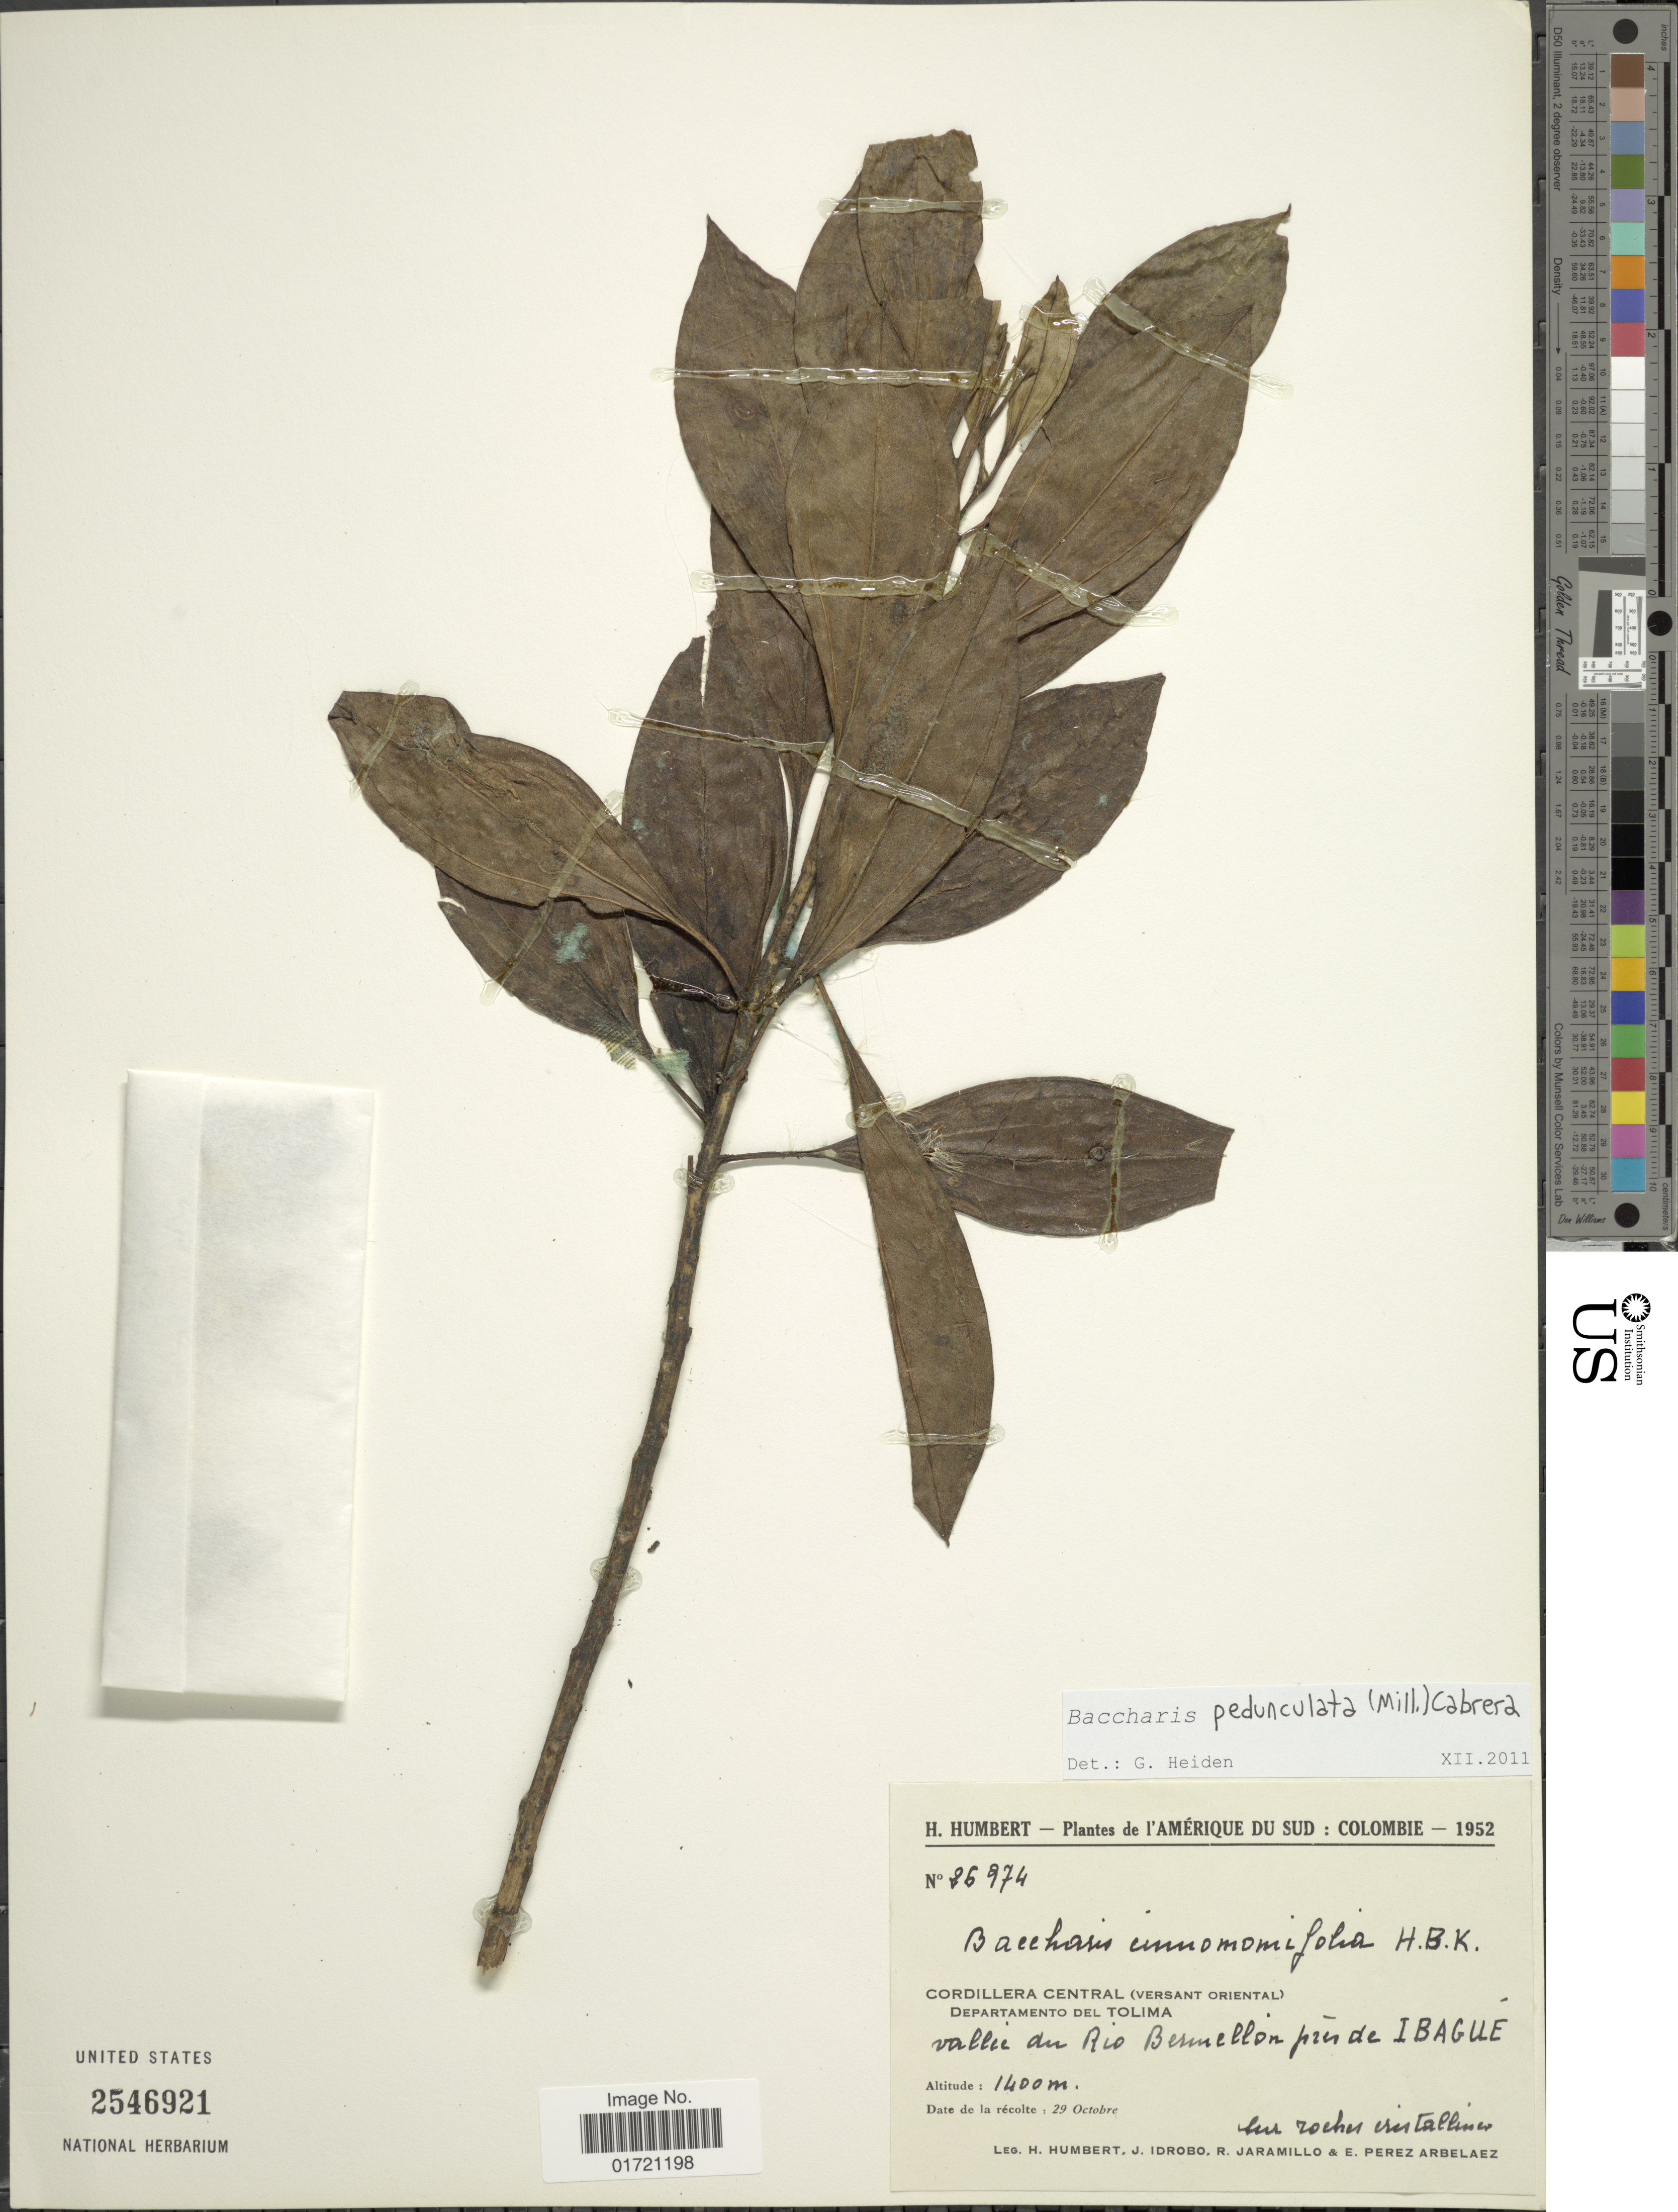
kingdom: Plantae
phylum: Tracheophyta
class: Magnoliopsida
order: Asterales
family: Asteraceae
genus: Baccharis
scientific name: Baccharis pedunculata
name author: (Mill.) Cabrera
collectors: H. Humbert, J. M. Idrobo, R. Jaramillo M. & E. Pérez Arbeláez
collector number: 26974*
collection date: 1952-10-29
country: Colombia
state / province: Tolima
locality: Cordillera Central (versant Oriental). Departamento del Tolima. Vallee du Rio Bermellon près de Ibagué.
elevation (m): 1400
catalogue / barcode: US 2546921